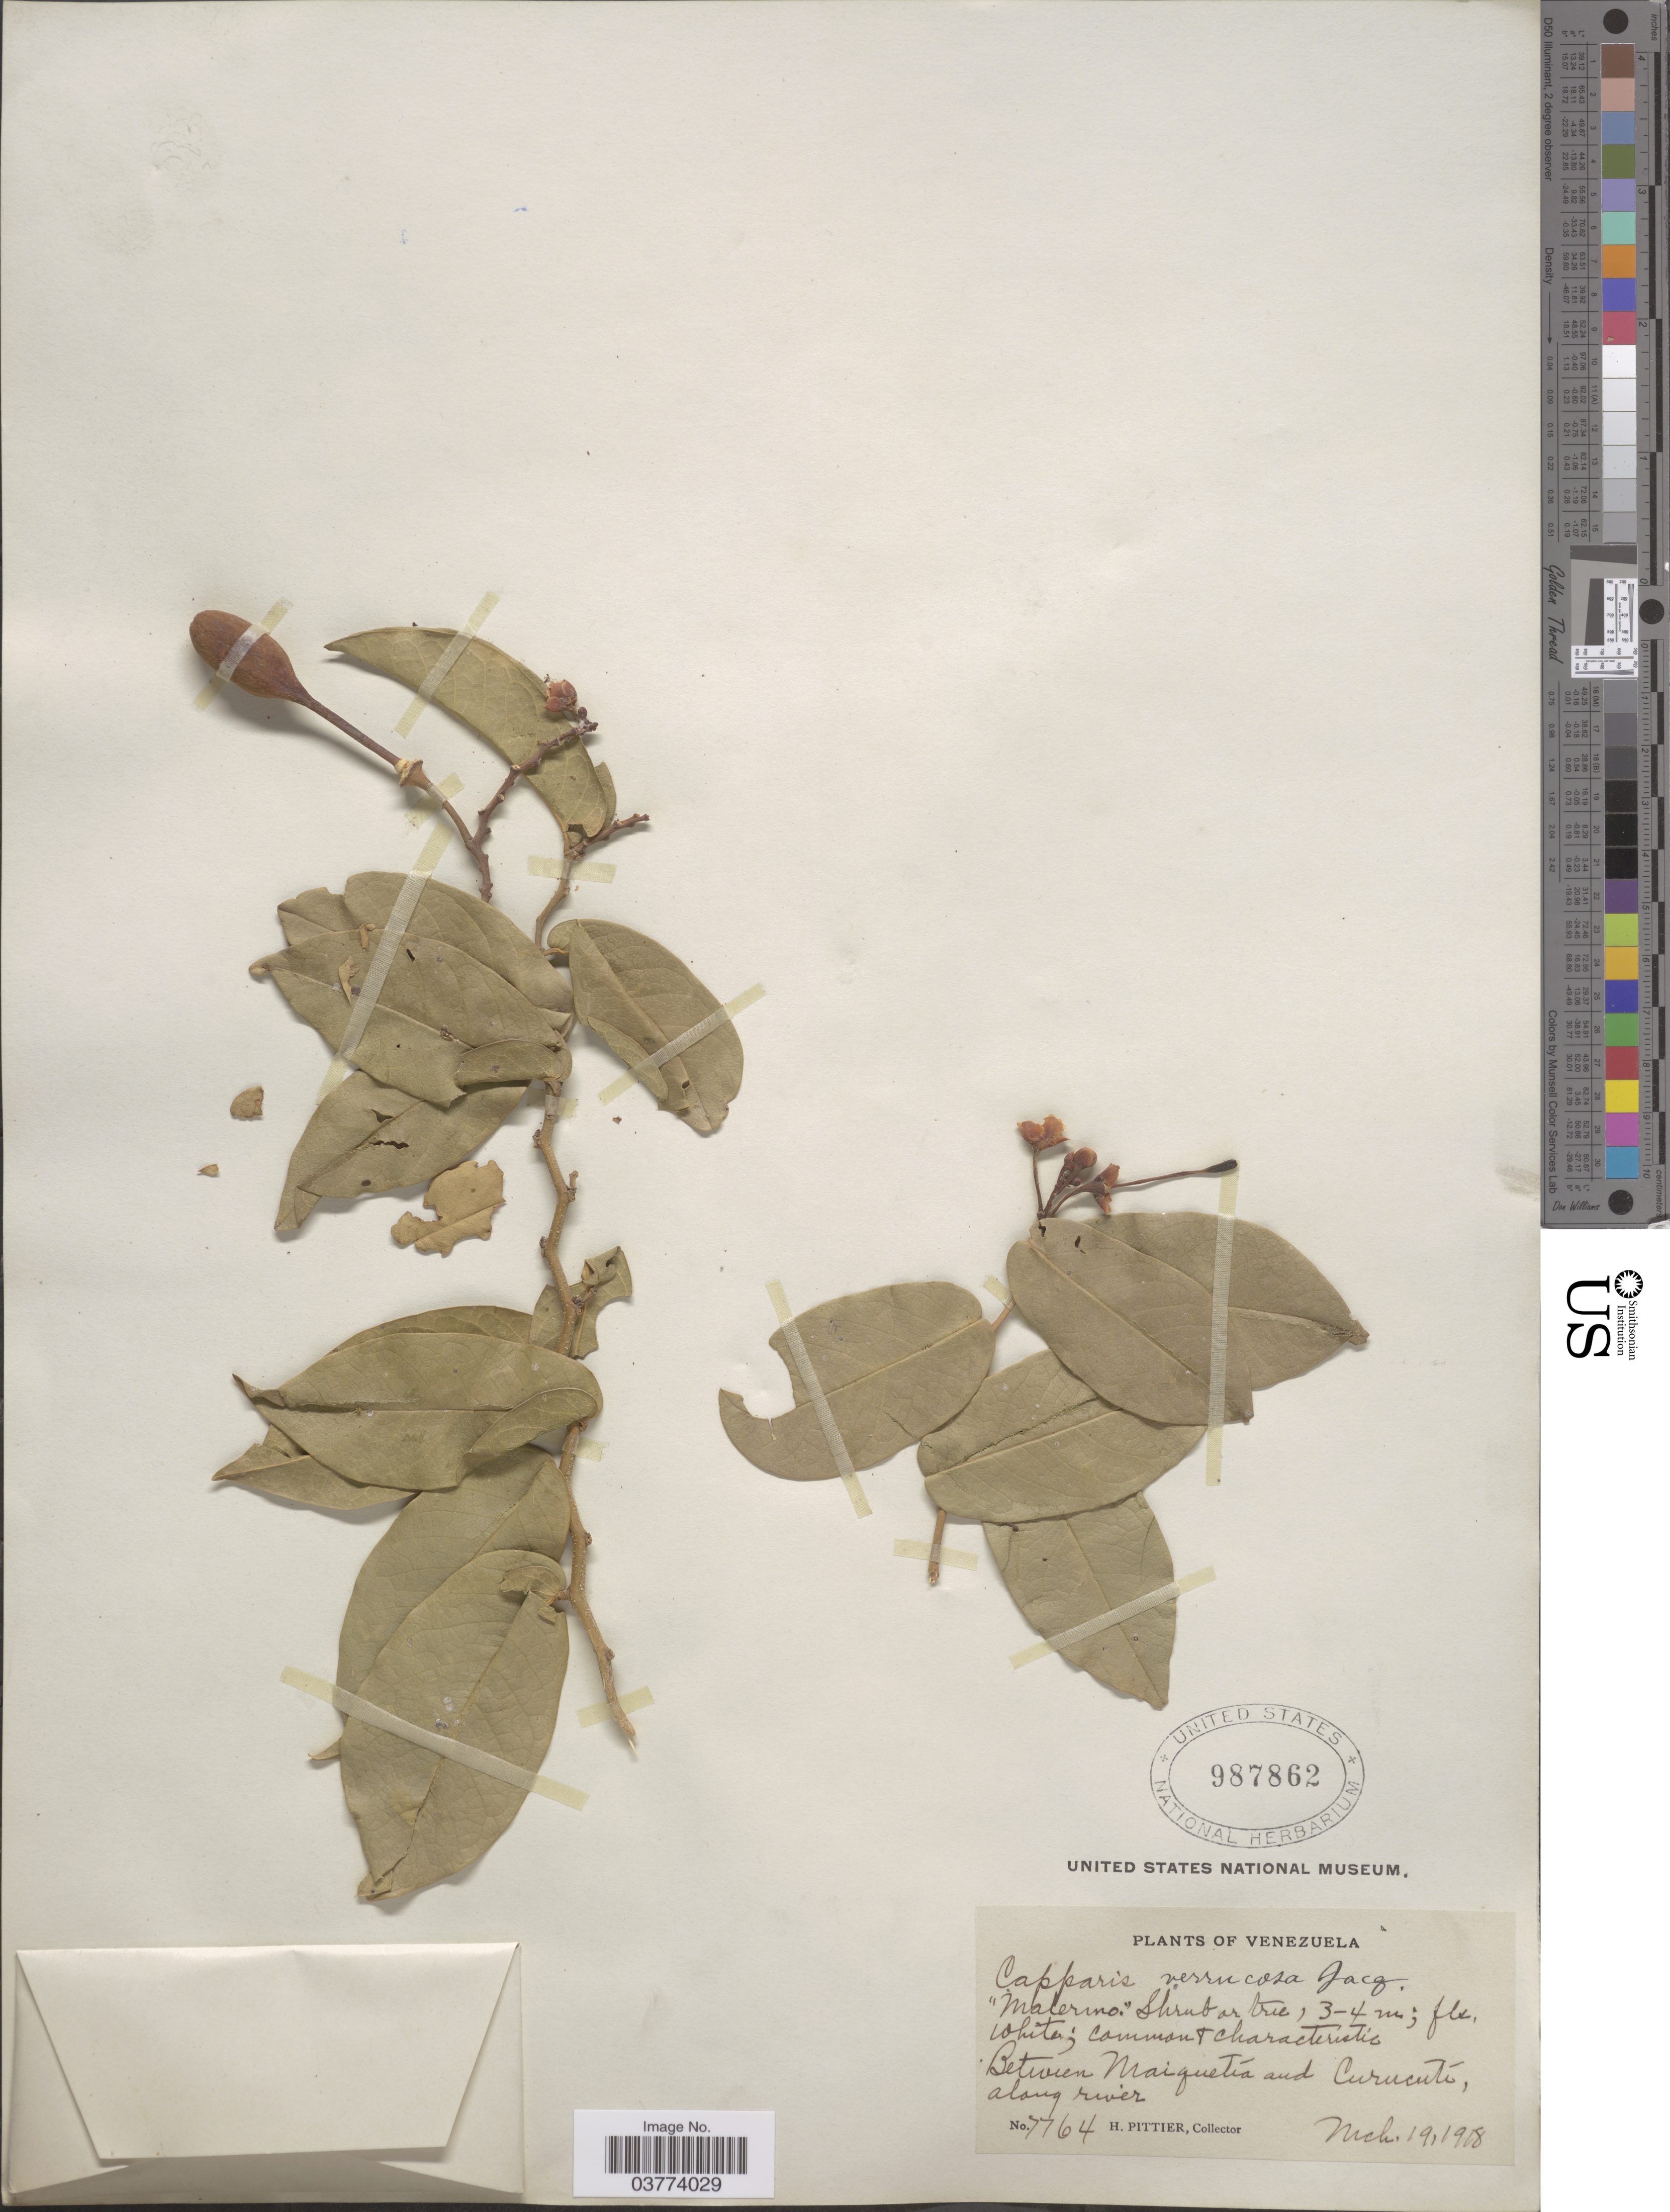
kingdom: Plantae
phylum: Tracheophyta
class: Magnoliopsida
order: Brassicales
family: Capparaceae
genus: Cynophalla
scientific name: Cynophalla verrucosa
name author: (Jacq.) J. Presl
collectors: H. F. Pittier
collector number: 7764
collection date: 1918-03-19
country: Venezuela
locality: Between Maiguetía and Curucutí, along river.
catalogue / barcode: US 987862